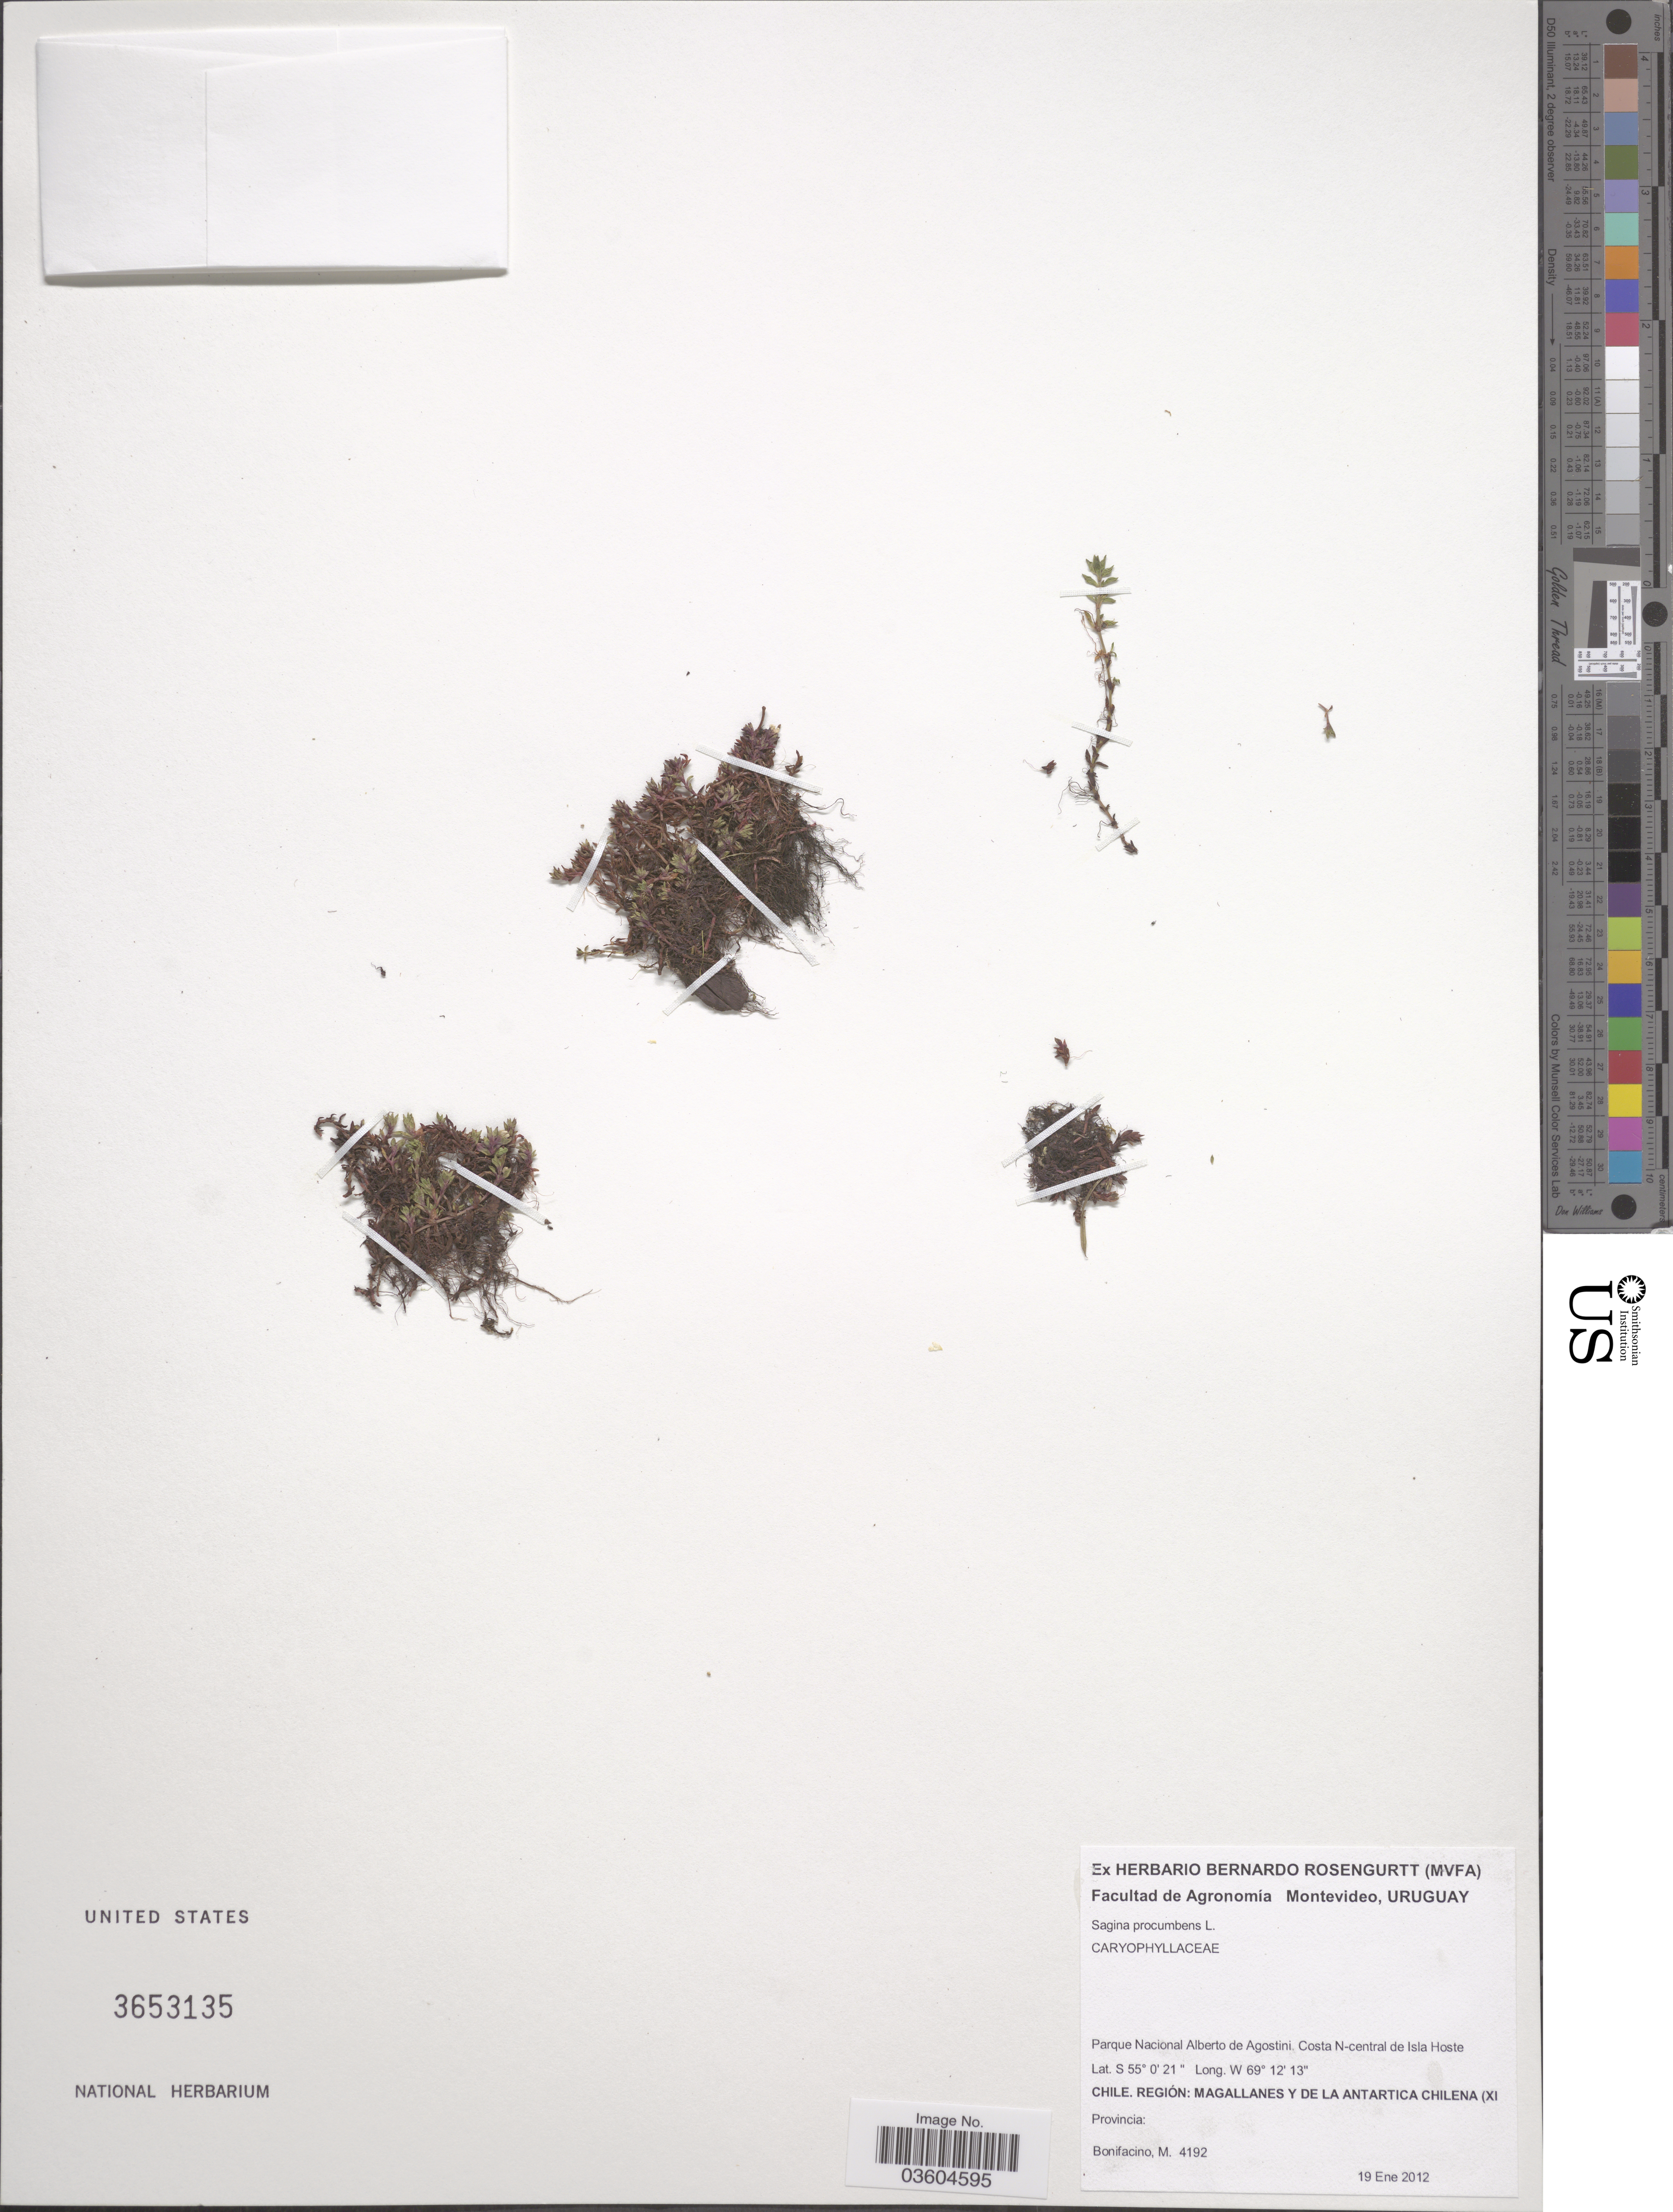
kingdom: Plantae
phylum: Tracheophyta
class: Magnoliopsida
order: Caryophyllales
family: Caryophyllaceae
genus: Sagina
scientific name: Sagina procumbens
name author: L.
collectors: M. Bonifacino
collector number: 4192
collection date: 2012-01-19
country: Chile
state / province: Magallanes y de la Antártica Chilena (XII)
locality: Parque Nacional Alberto de Agostini. Costa N-central de Isla Hoste. Región: Magallanes y de la Antartica Chilena (XI.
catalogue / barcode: US 3653135